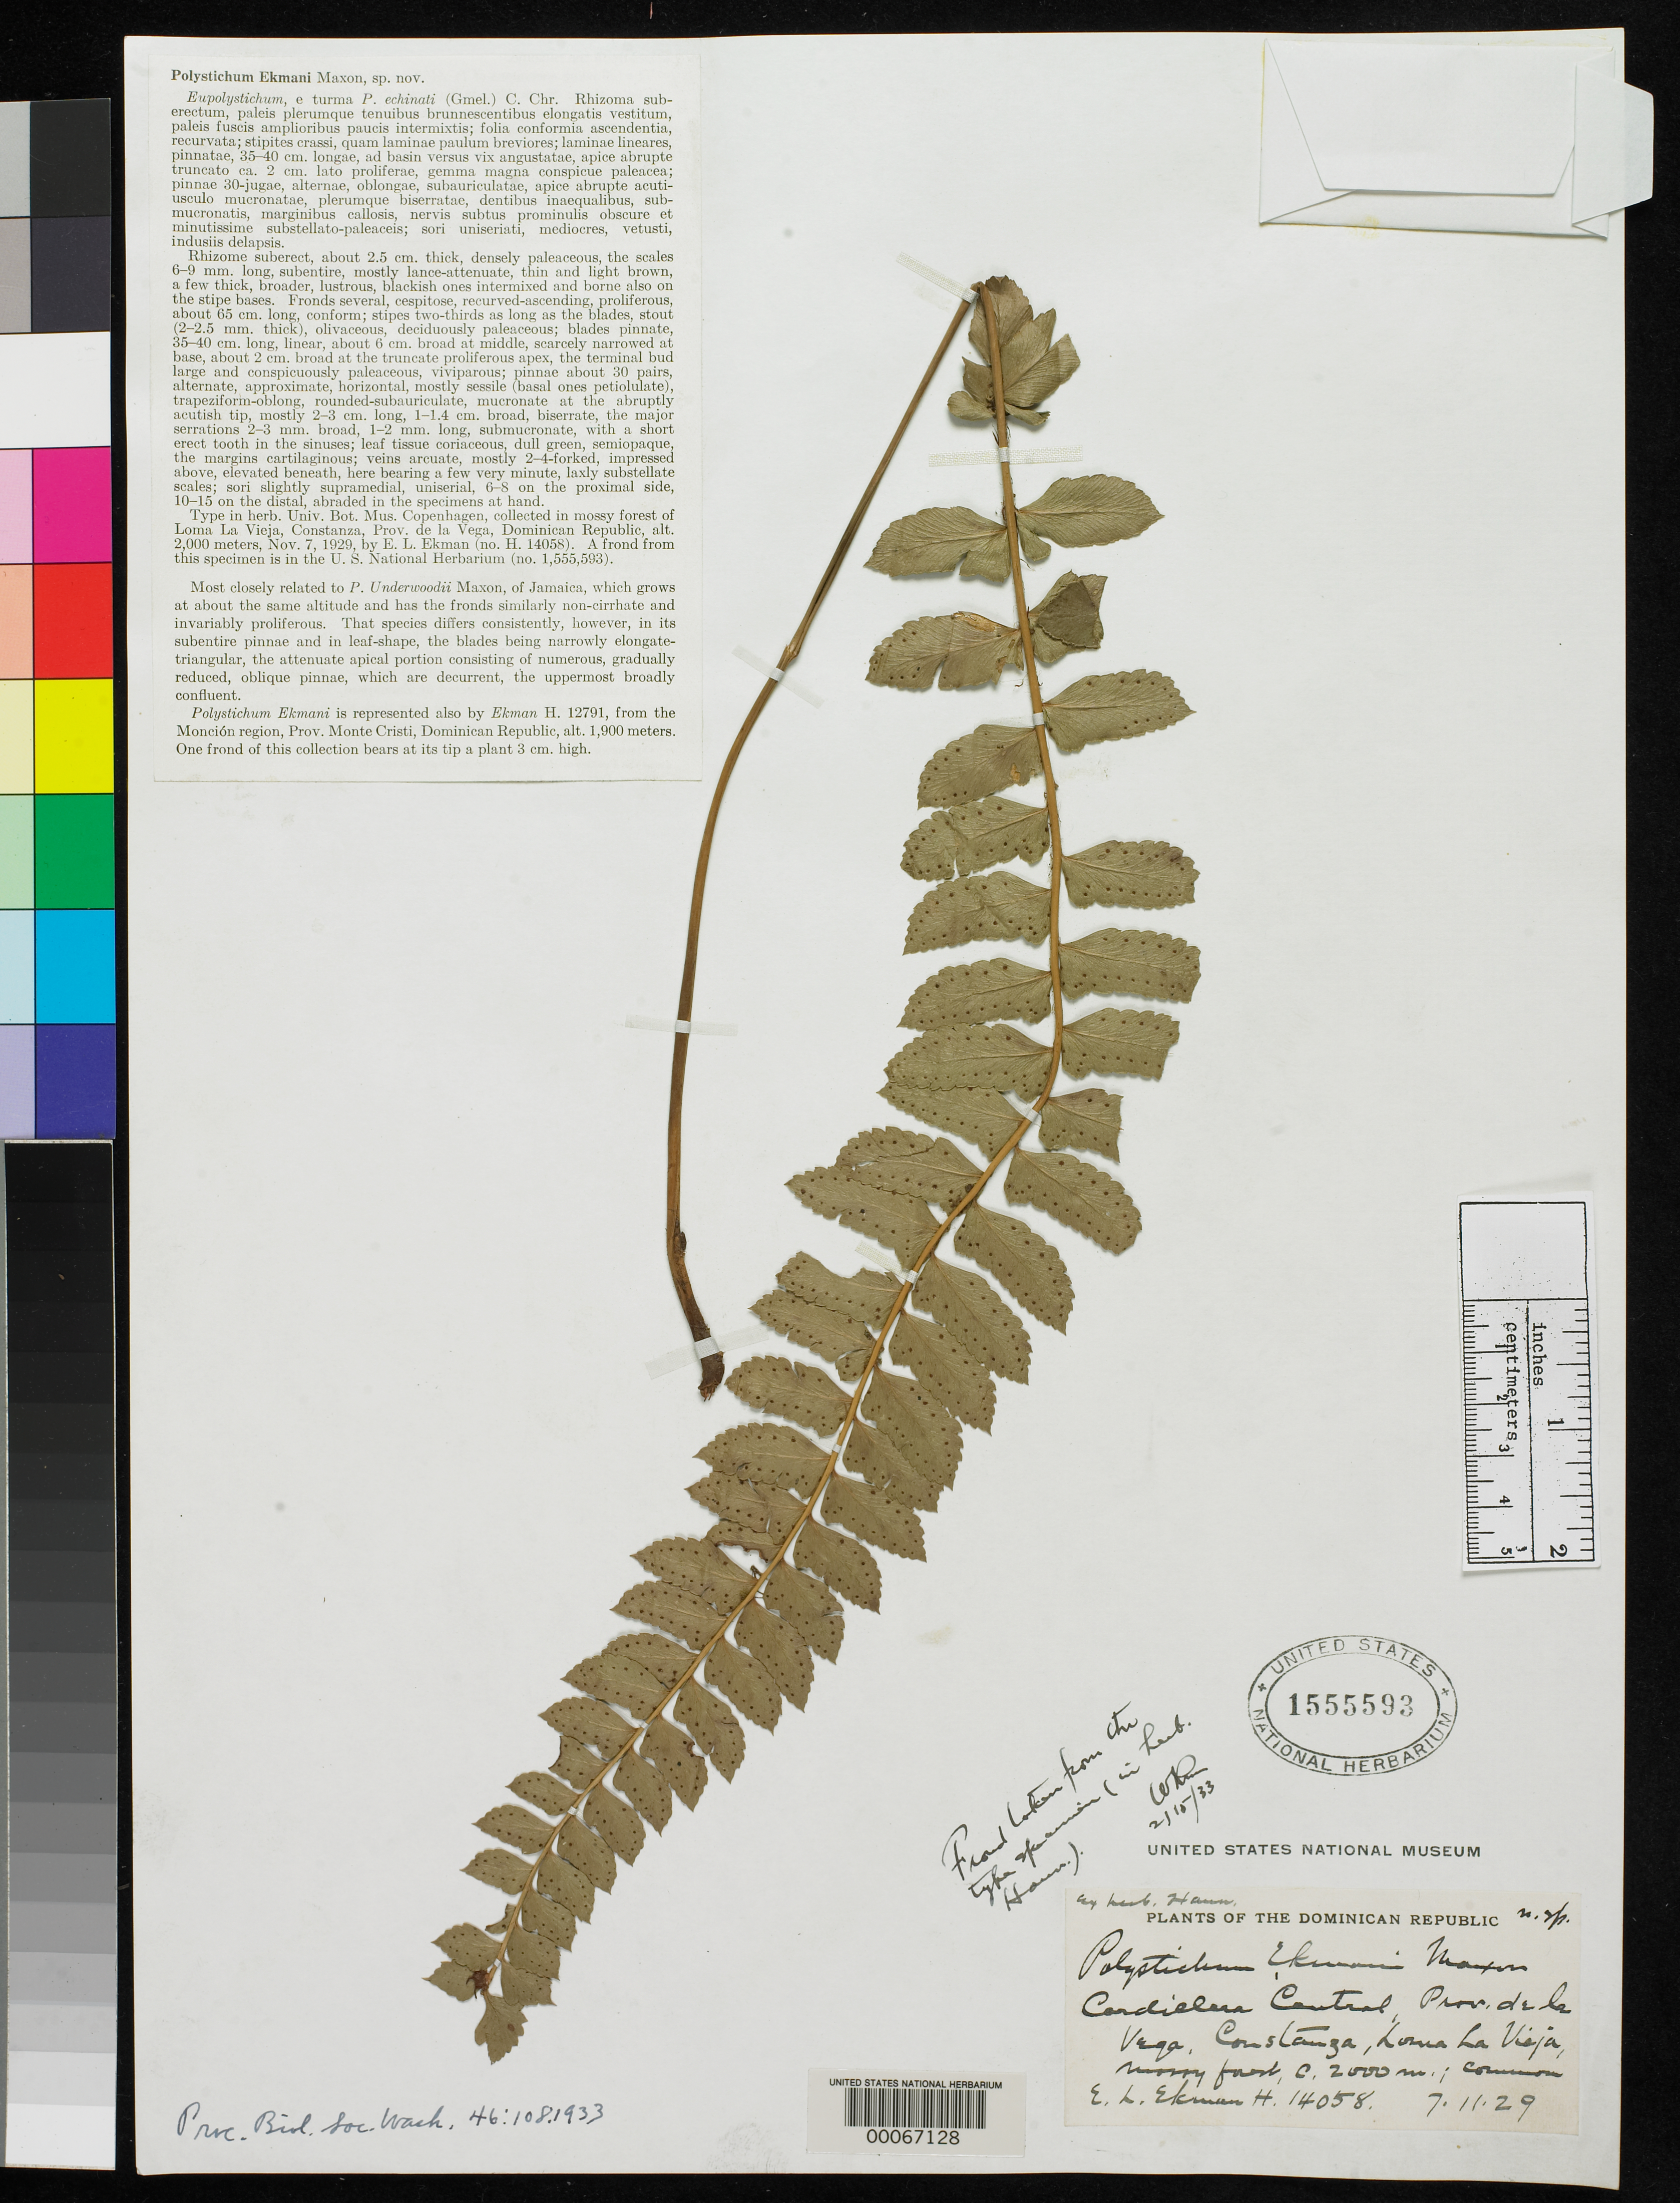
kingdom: Plantae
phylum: Tracheophyta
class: Polypodiopsida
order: Polypodiales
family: Dryopteridaceae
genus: Polystichum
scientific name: Polystichum ekmanii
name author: Maxon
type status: Isotype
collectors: E. L. Ekman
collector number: H14058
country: Dominican Republic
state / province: Monte Cristi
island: Hispaniola Island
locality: Valle del Cibao, top of El Morro miocene limestone.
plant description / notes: Fragmentary material of type specimen ex herb. Haun.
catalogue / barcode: US 1555593